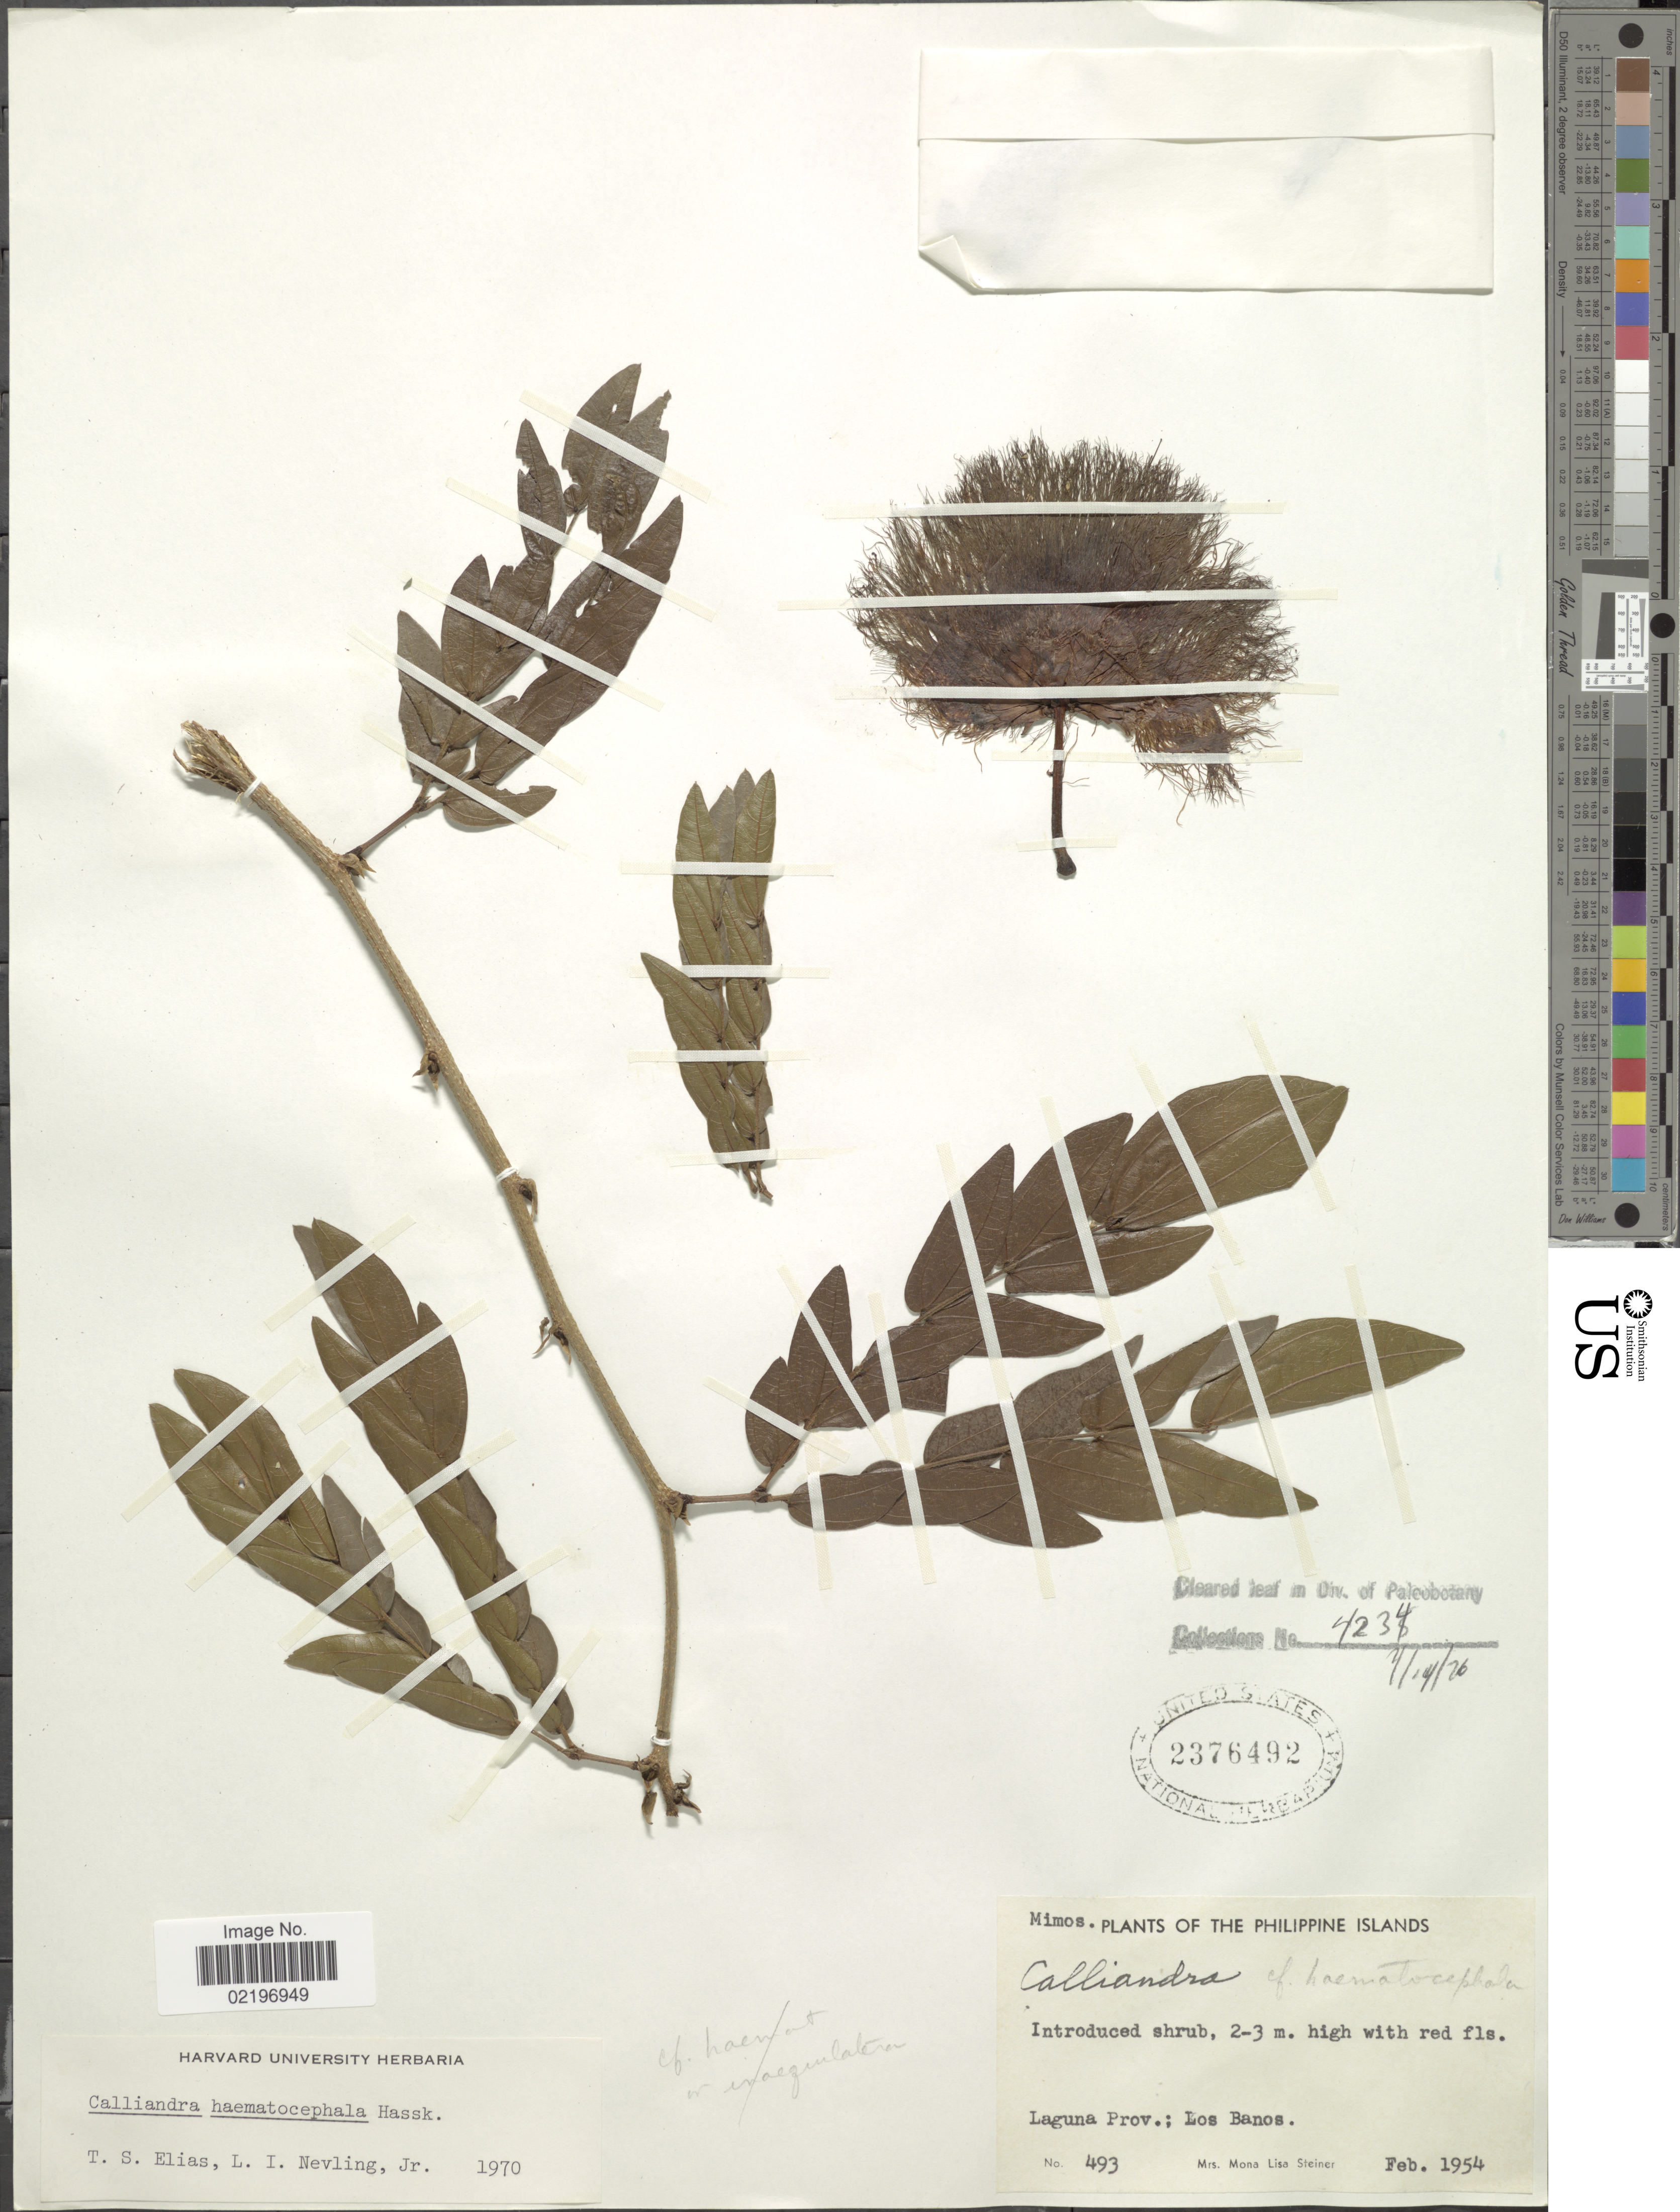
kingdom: Plantae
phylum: Tracheophyta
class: Magnoliopsida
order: Fabales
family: Fabaceae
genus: Calliandra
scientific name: Calliandra haematocephala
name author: Hassk.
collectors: M. Steiner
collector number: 493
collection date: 1954-02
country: Philippines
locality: Philippine Islands. Laguna Prov.; Los Banos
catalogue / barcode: US 2376492